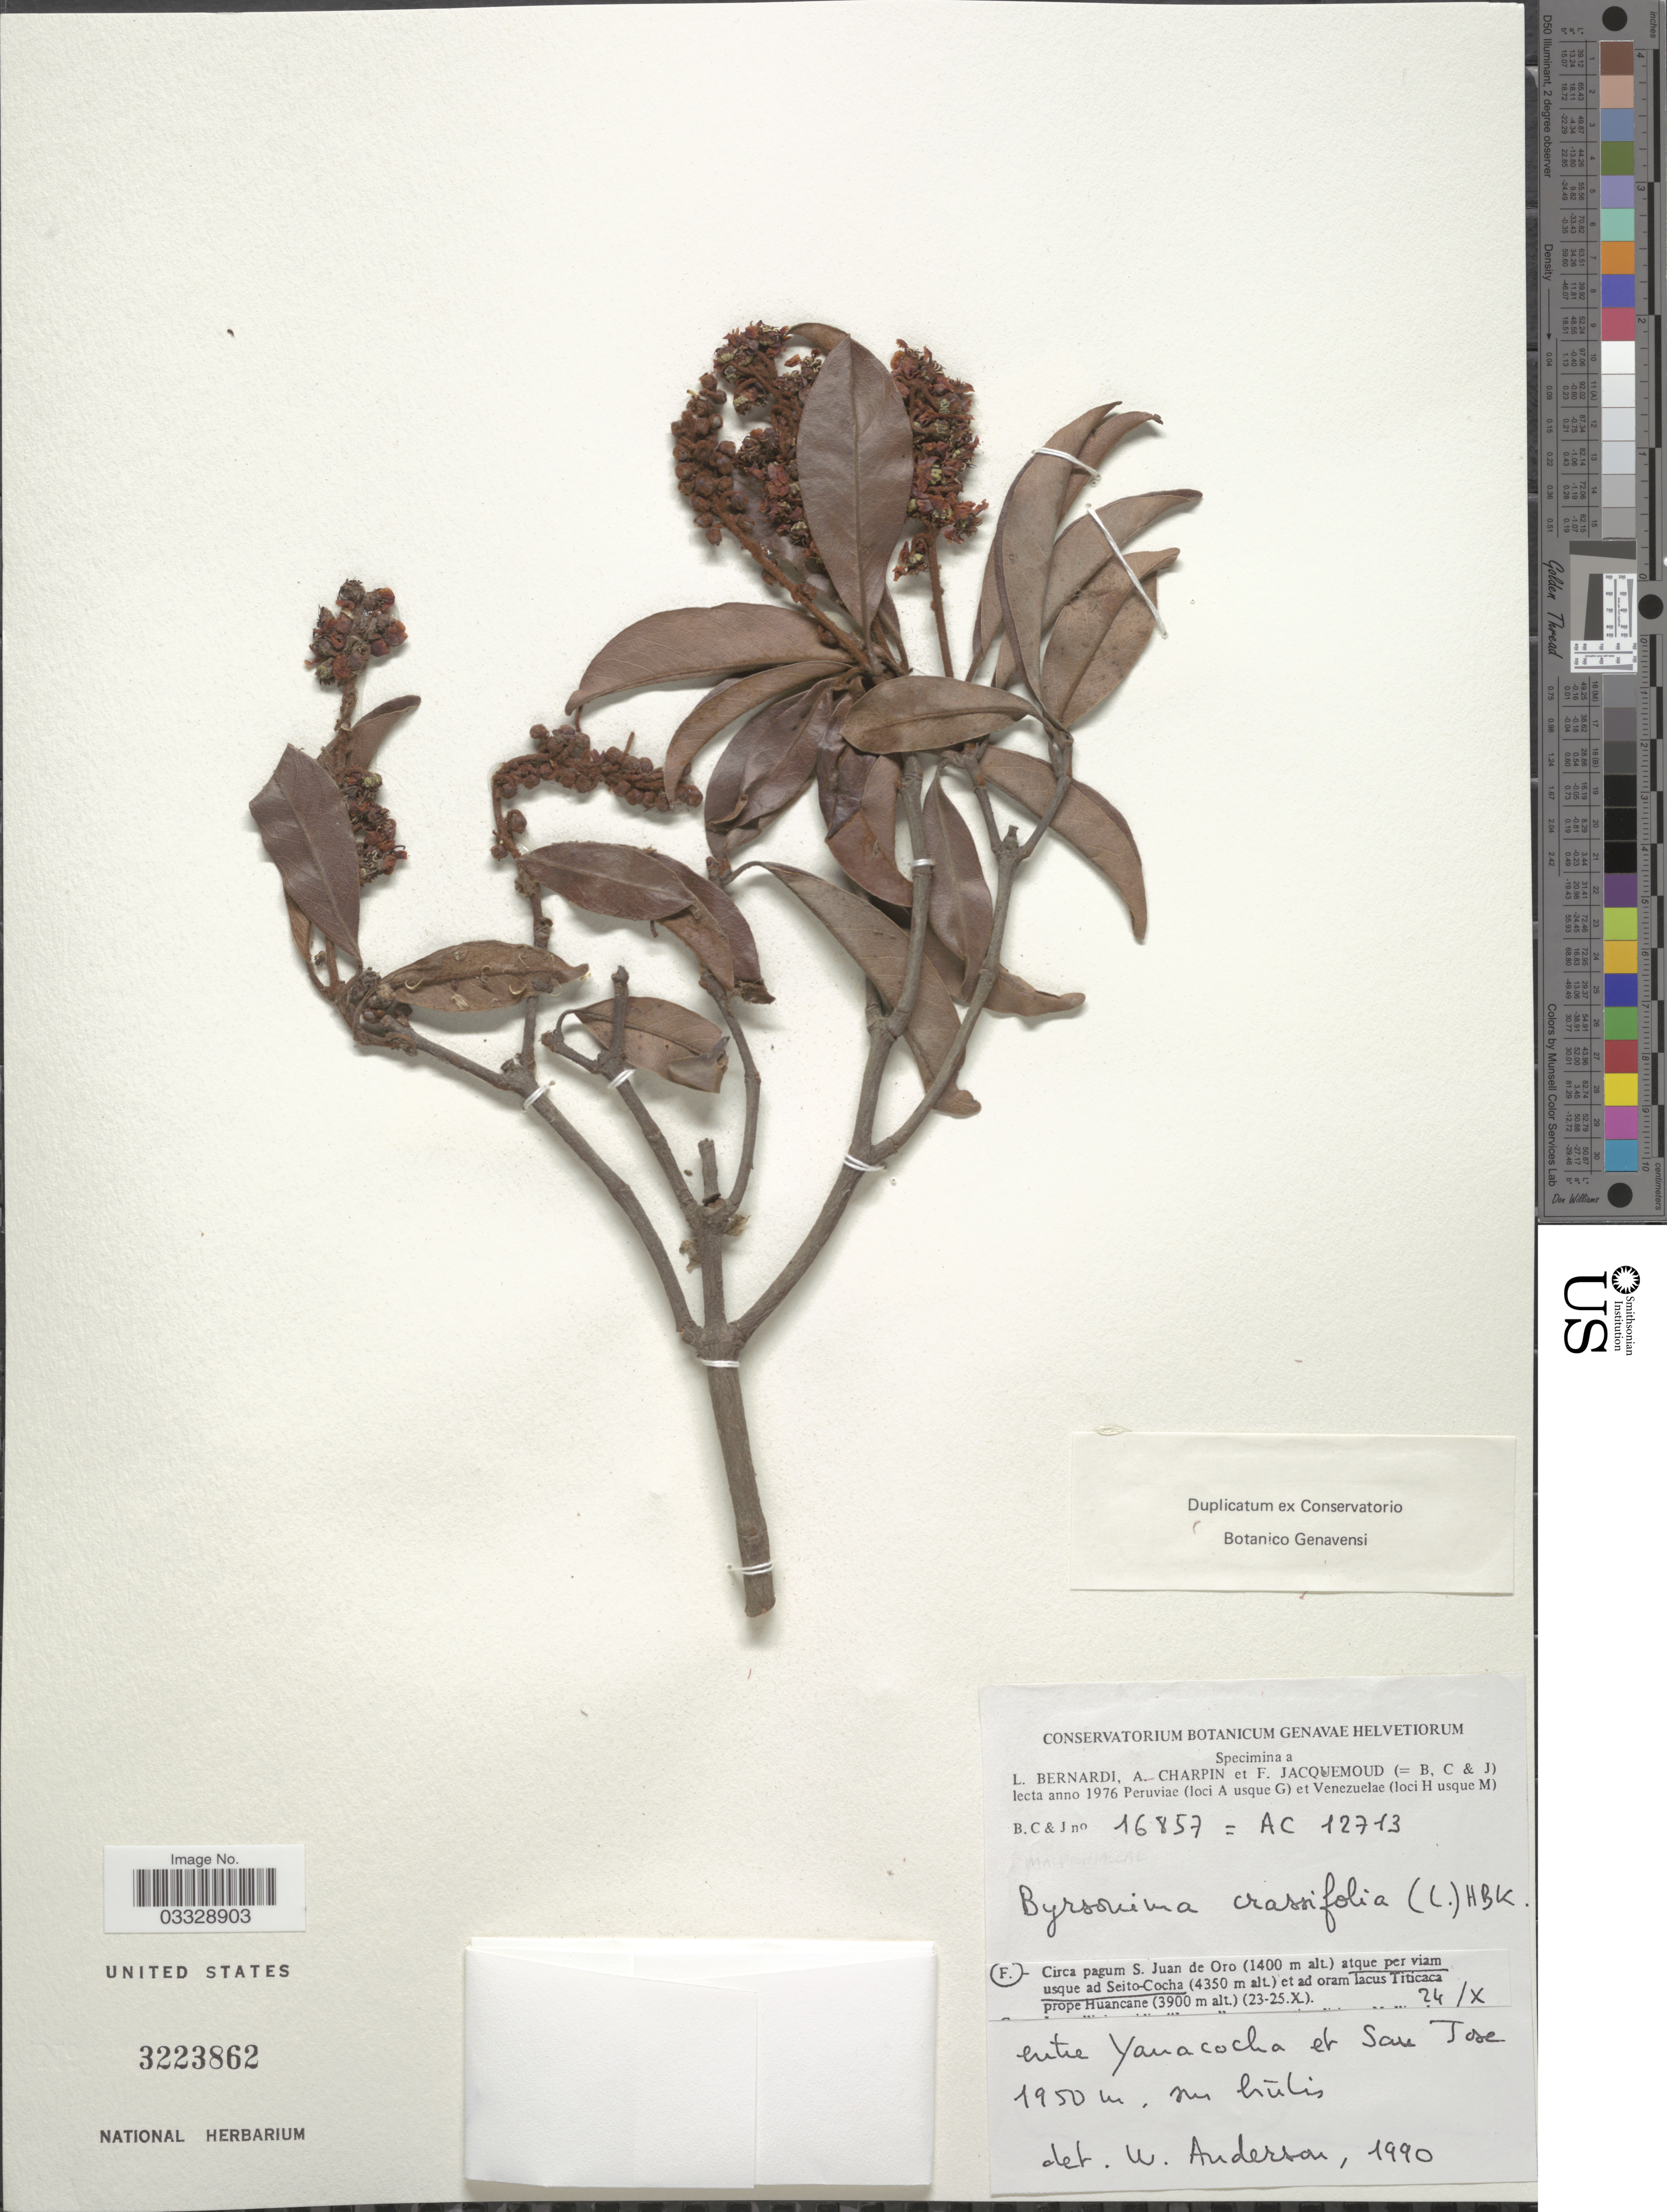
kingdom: Plantae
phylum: Tracheophyta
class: Magnoliopsida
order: Malpighiales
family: Malpighiaceae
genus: Byrsonima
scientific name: Byrsonima crassifolia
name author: (L.) Kunth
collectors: L. Bernardi, A. Charpin & F. Jacquemoud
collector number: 16857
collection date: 1976-10-23/1976-10-25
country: Peru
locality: Atque per viam usque ad Seito-Cocha. Entre Yanacocha et San Jose.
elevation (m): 1950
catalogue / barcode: US 3223862